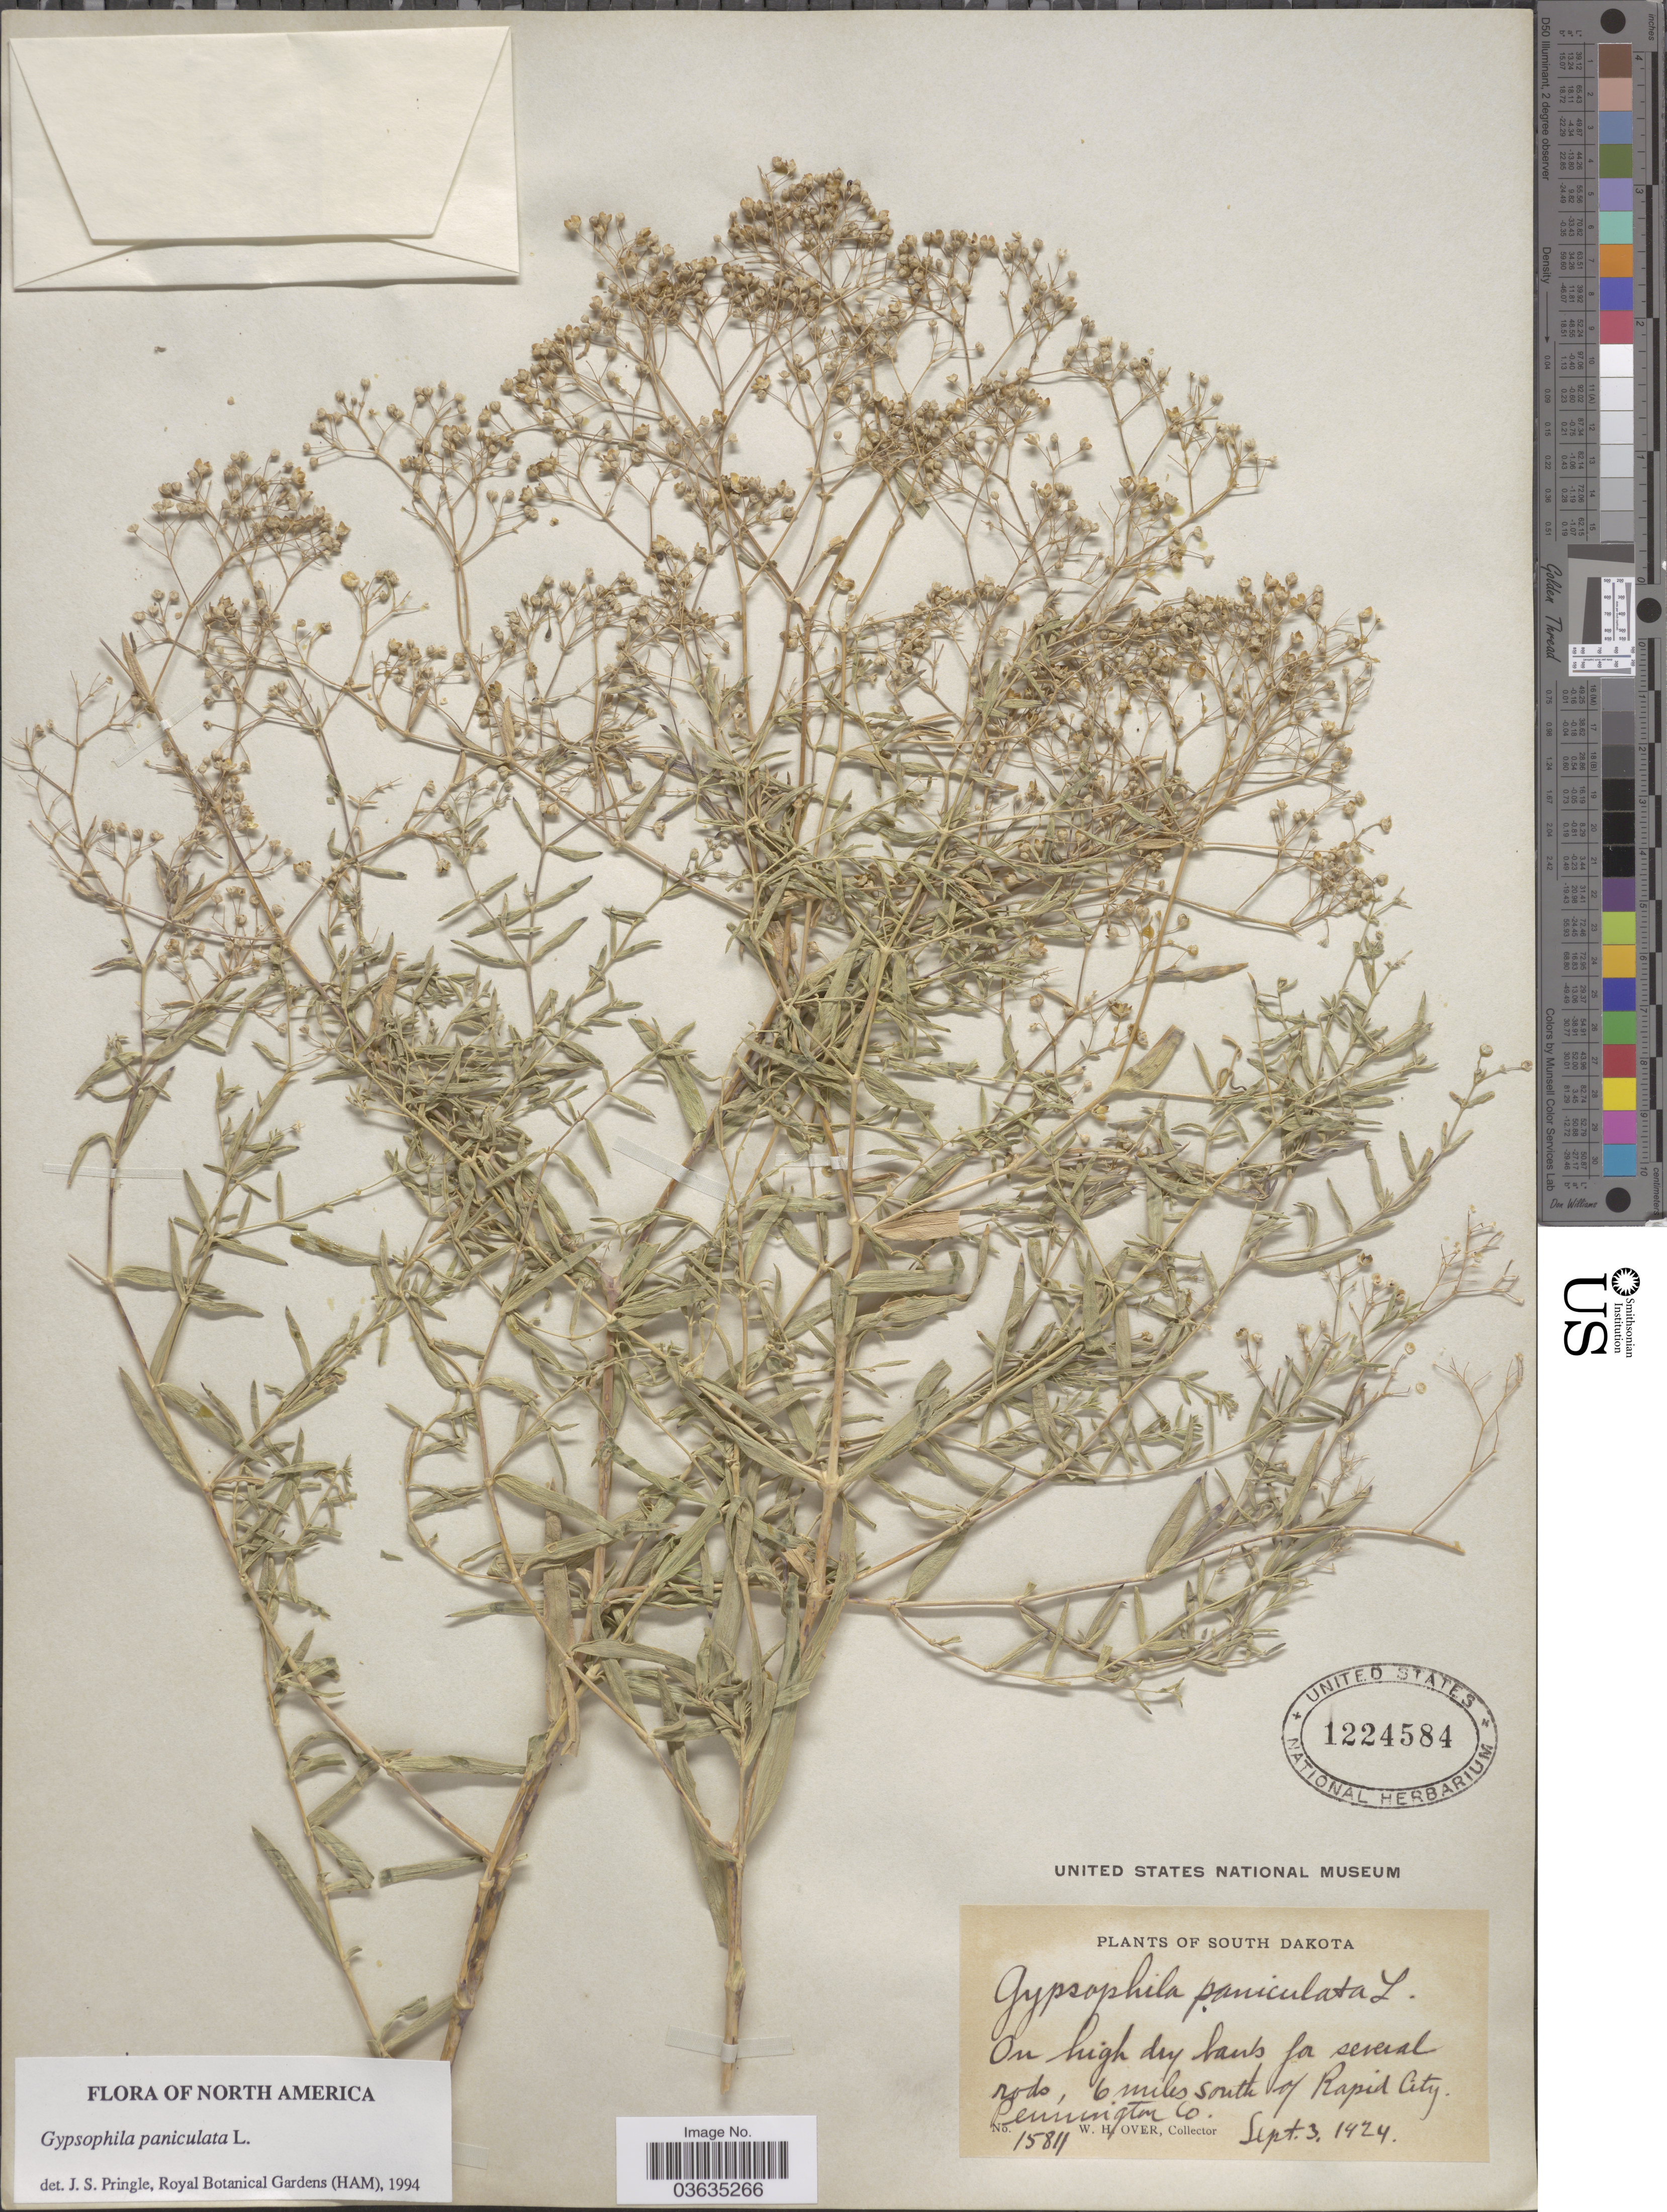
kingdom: Plantae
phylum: Tracheophyta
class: Magnoliopsida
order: Caryophyllales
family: Caryophyllaceae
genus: Gypsophila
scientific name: Gypsophila paniculata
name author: L.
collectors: W. Hoover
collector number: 15811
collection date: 1924-09-03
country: United States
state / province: South Dakota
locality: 6 miles south of Rapid City. Pennington Co.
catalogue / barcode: US 1224584